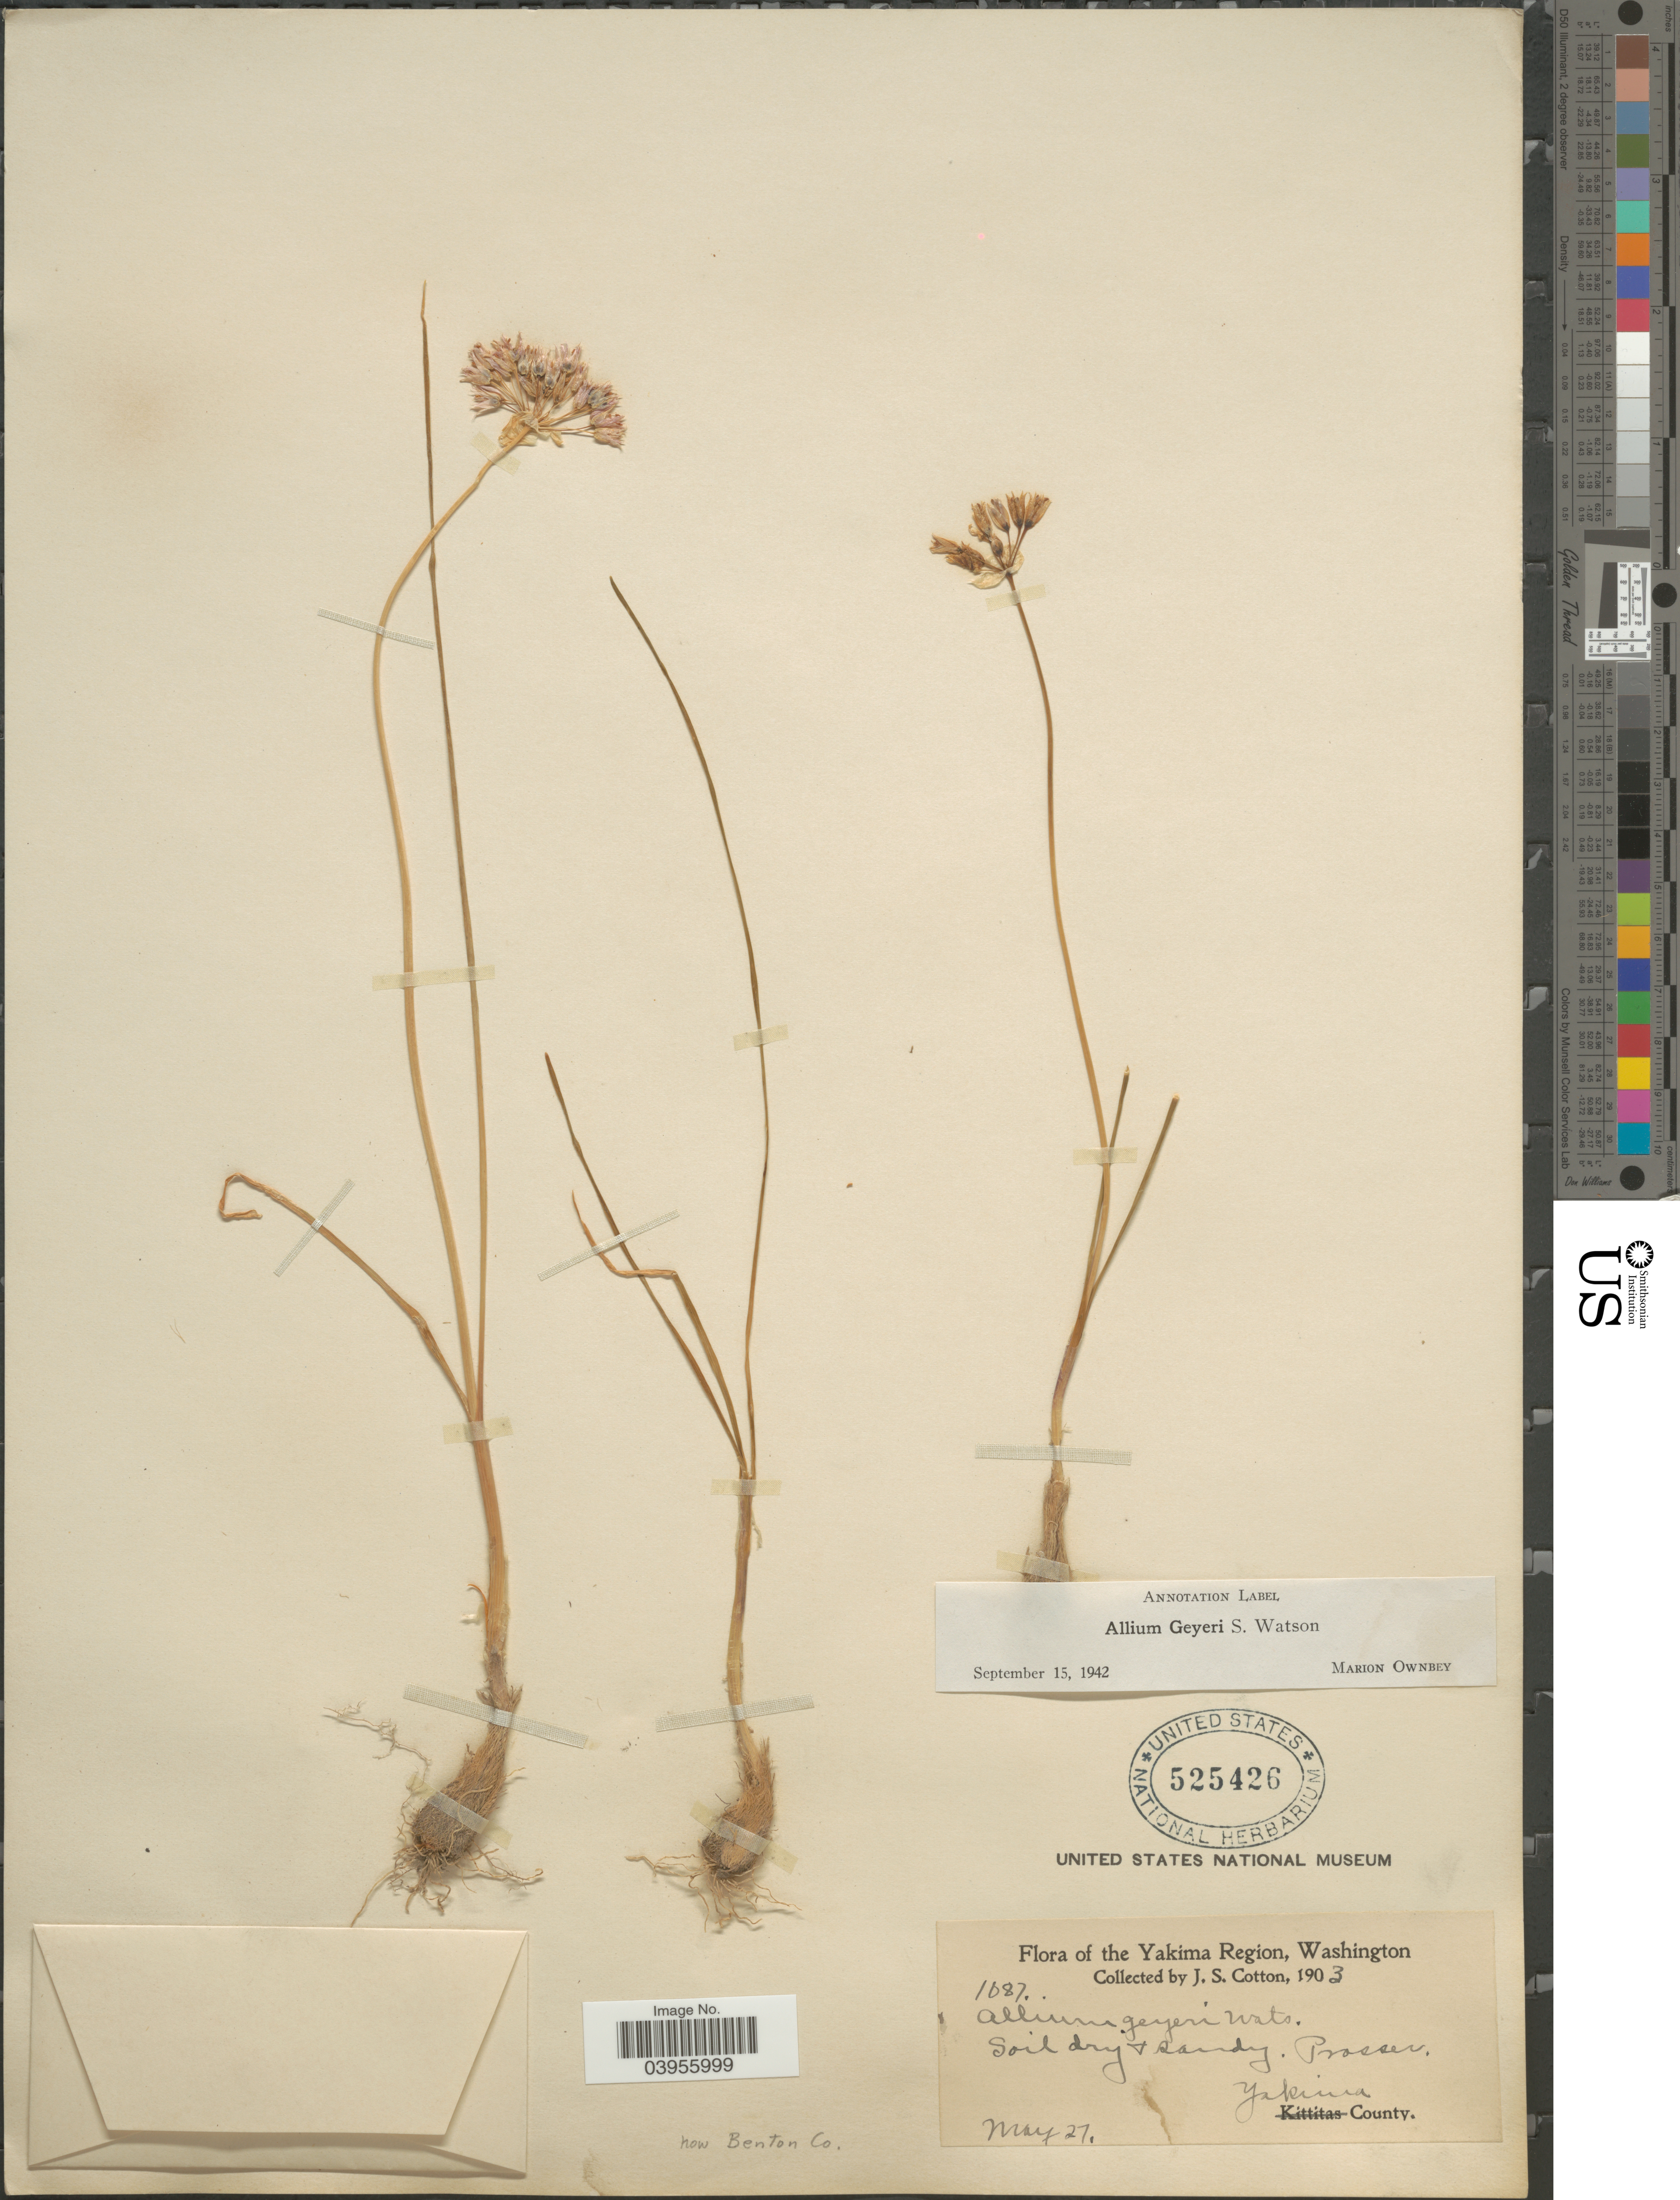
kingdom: Plantae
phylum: Tracheophyta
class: Liliopsida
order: Asparagales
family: Amaryllidaceae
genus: Allium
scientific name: Allium geyeri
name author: S. Watson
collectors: J. S. Cotton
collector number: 1087*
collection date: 1903-05-27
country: United States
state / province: Washington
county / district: Benton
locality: The Yakima Region. Yakima County. Now Benton Co.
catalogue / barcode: US 525426